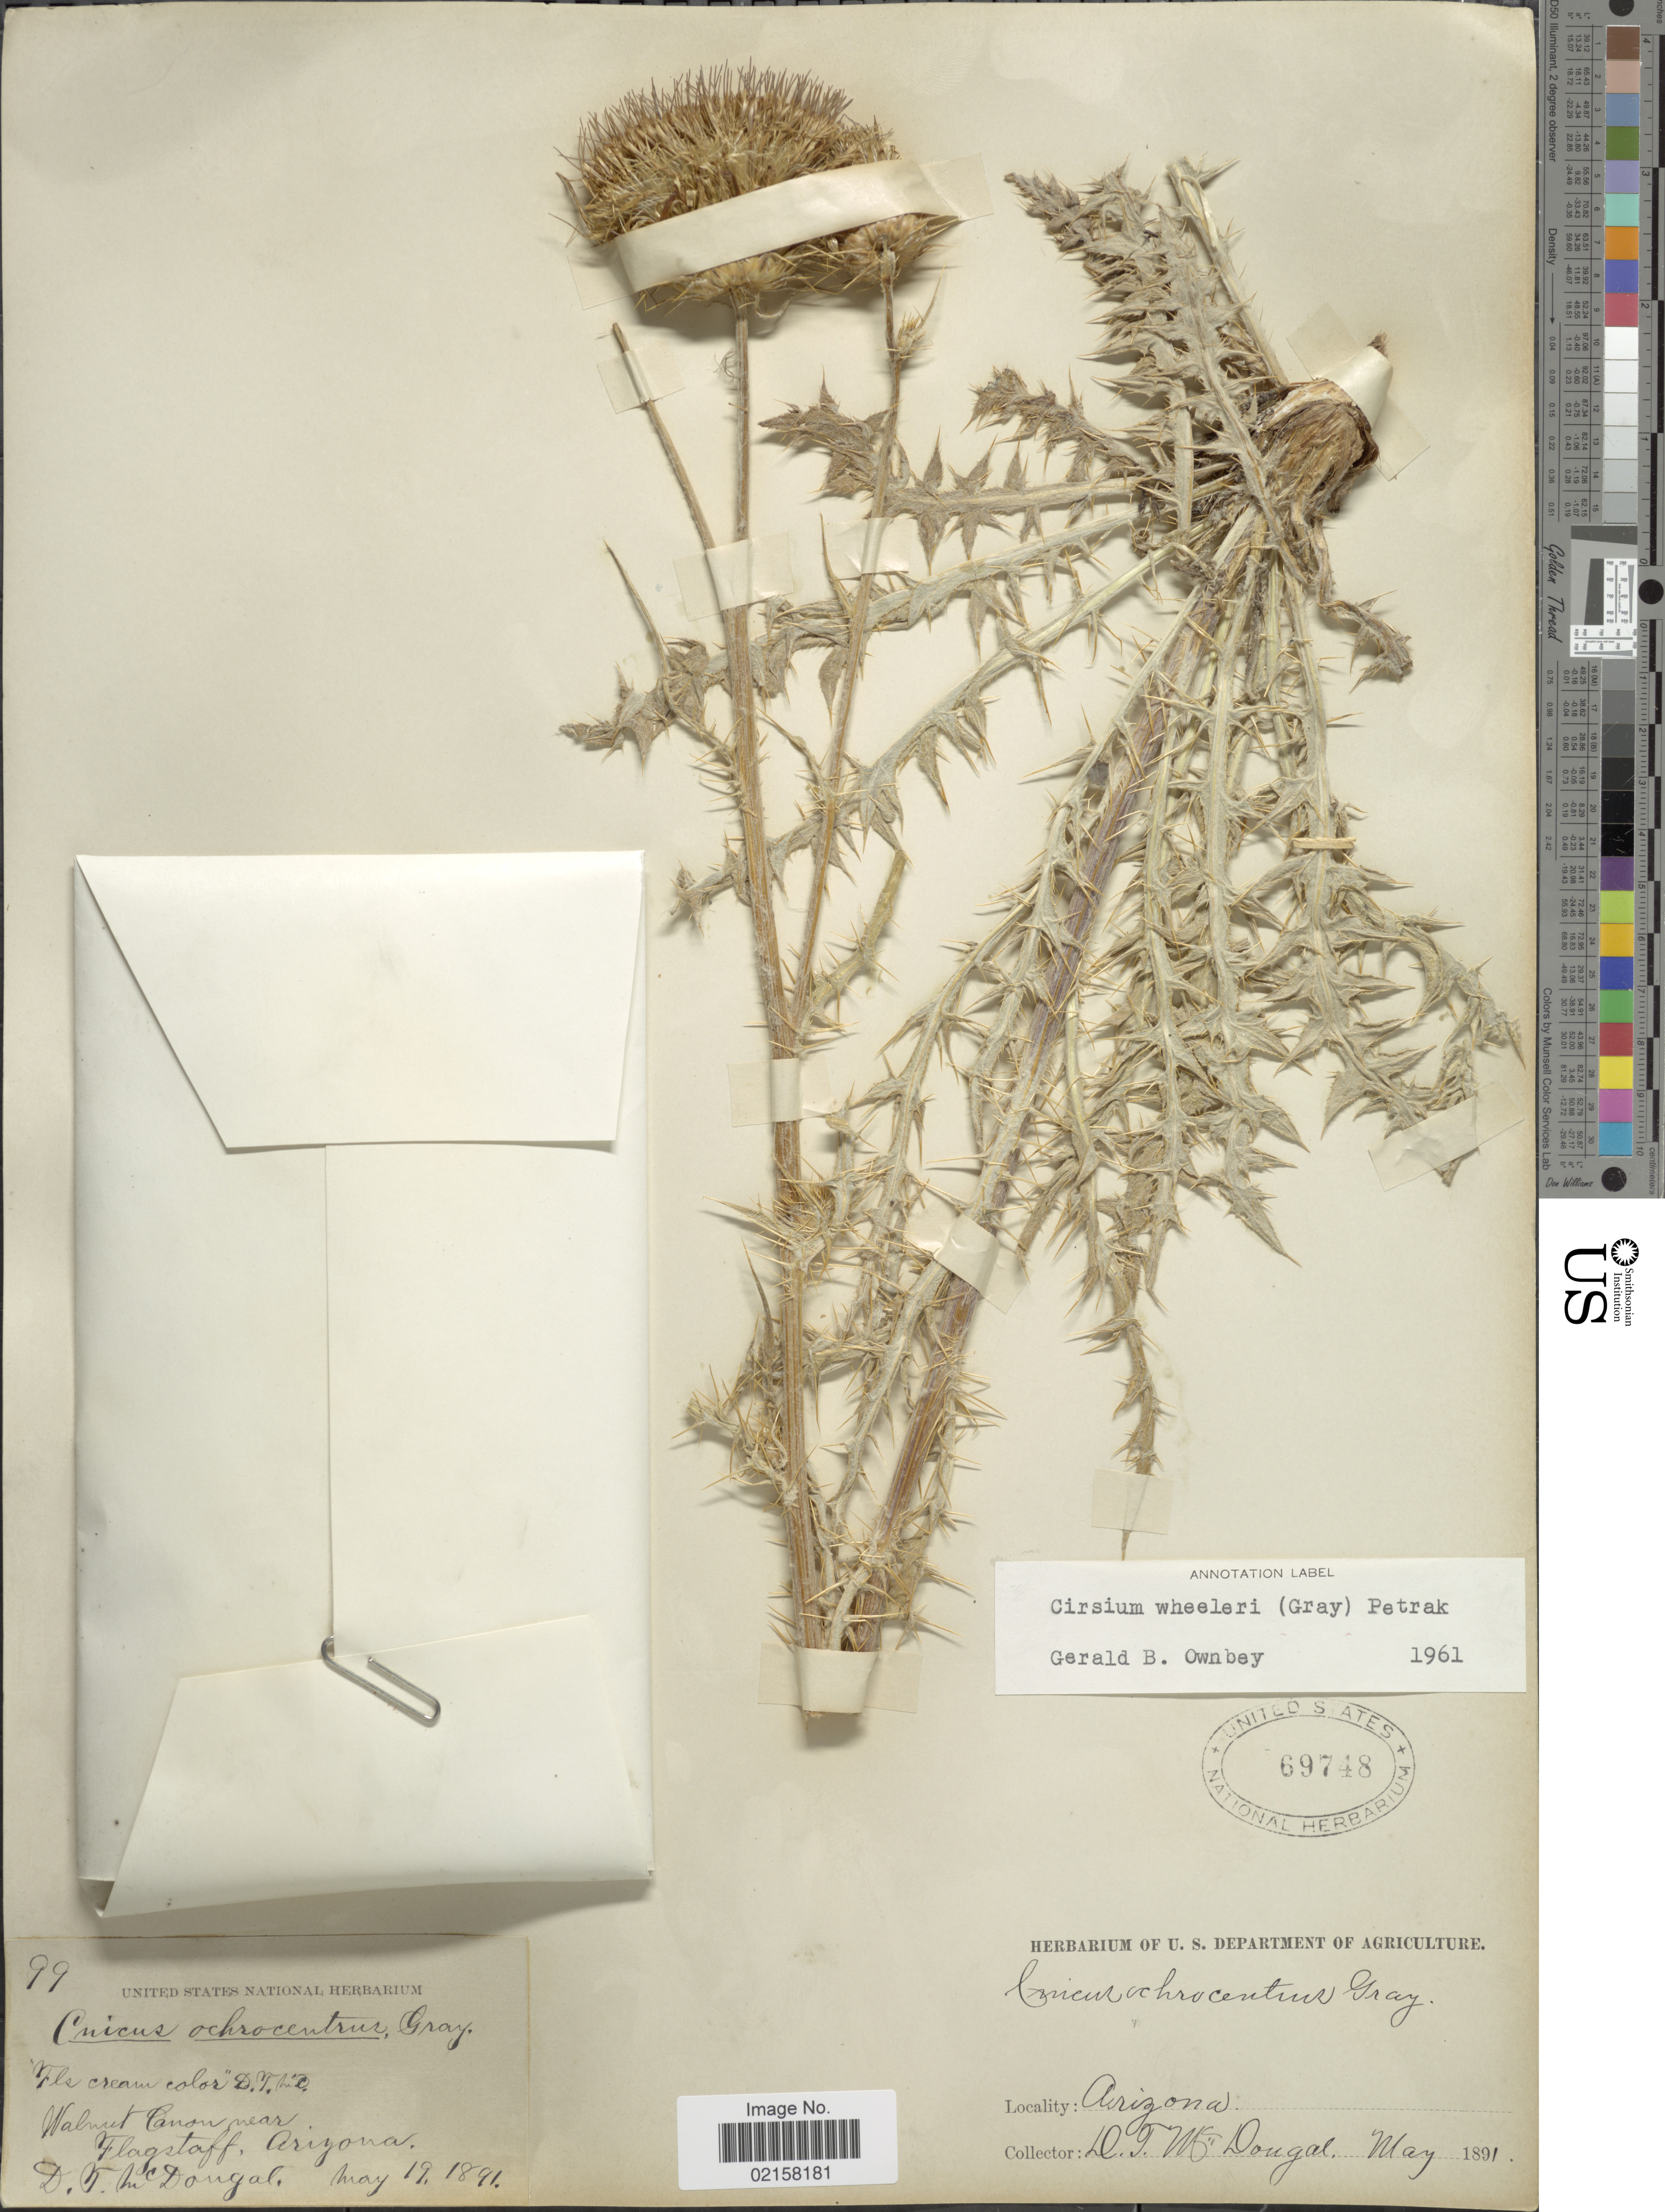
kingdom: Plantae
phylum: Tracheophyta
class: Magnoliopsida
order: Asterales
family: Asteraceae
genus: Cirsium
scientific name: Cirsium wheeleri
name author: (A. Gray) Petr.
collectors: D. McDougal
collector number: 99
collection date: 1891-05-19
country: United States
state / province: Arizona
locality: Walnut Canon near Flagstaff.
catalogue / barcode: US 69748